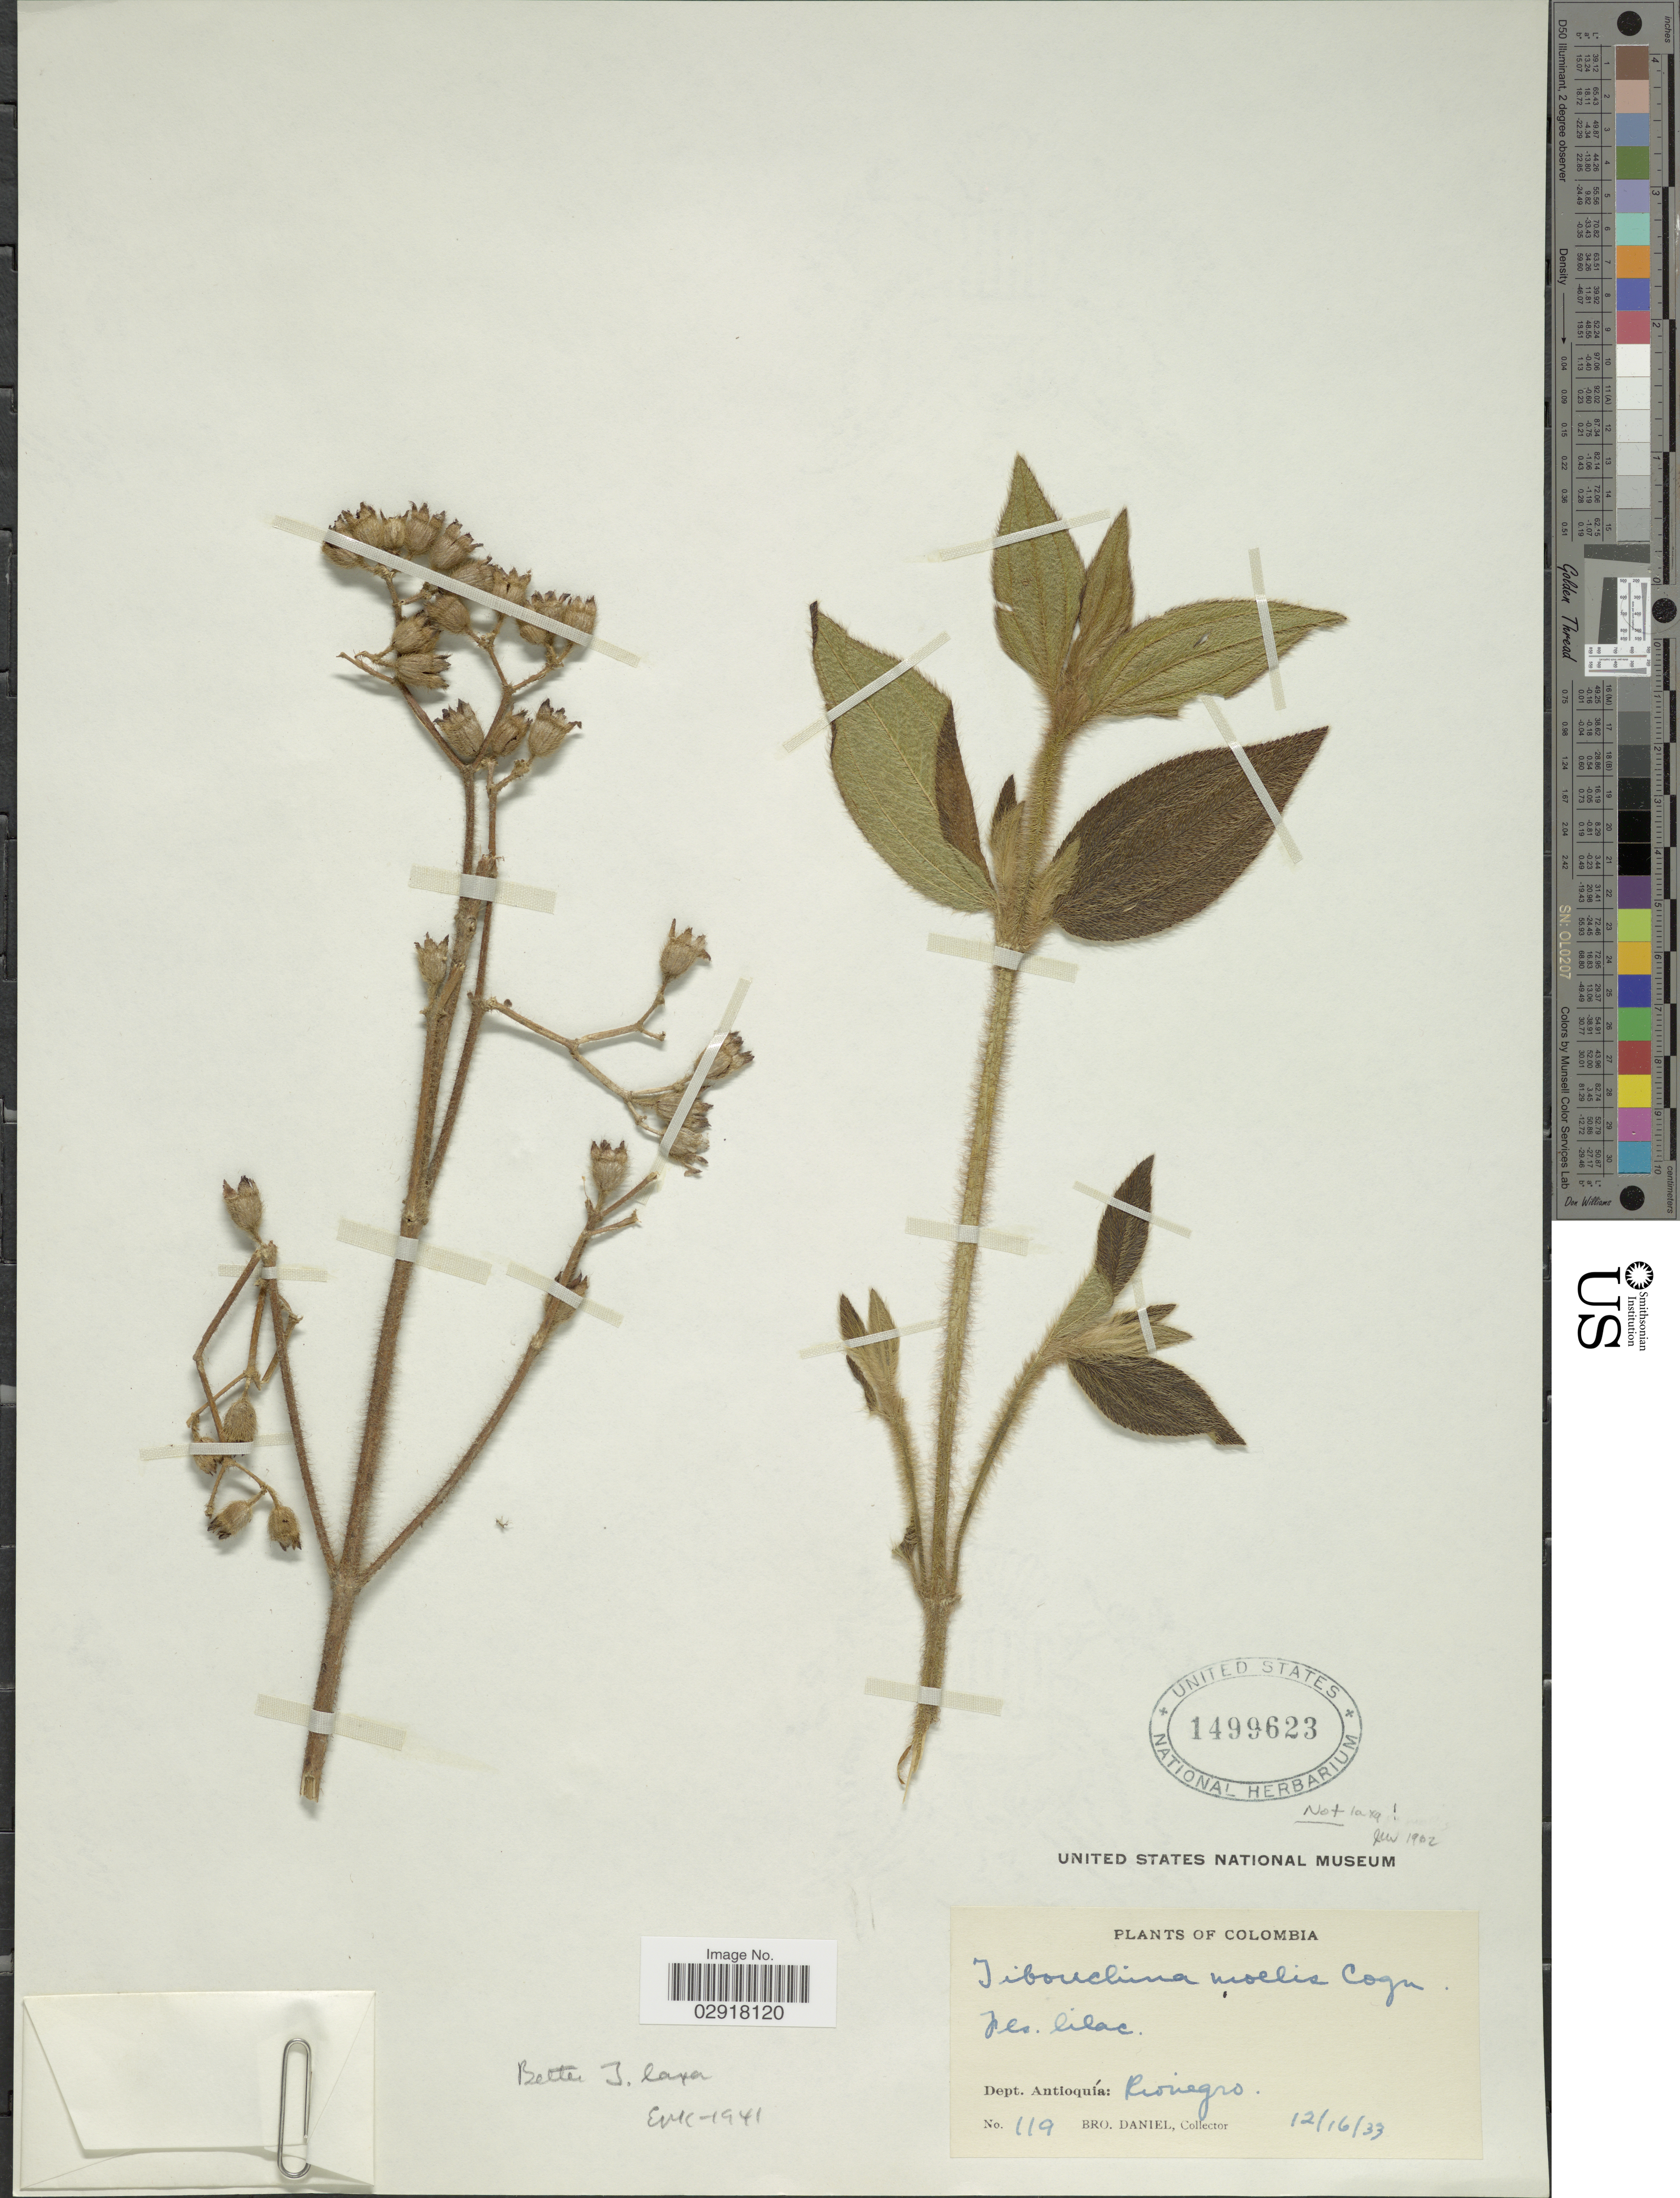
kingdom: Plantae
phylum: Tracheophyta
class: Magnoliopsida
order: Myrtales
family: Melastomataceae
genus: Chaetogastra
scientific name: Chaetogastra sp.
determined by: Strong, Mark T., (BOT), Smithsonian Institution - National Museum of Natural History (UNITED STATES)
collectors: Bro. Daniel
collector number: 119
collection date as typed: Transcribed d/m/y: 16/12/33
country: Colombia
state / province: Antioquia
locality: Dept. Antioguía: Rionegro.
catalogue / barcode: US 1499623